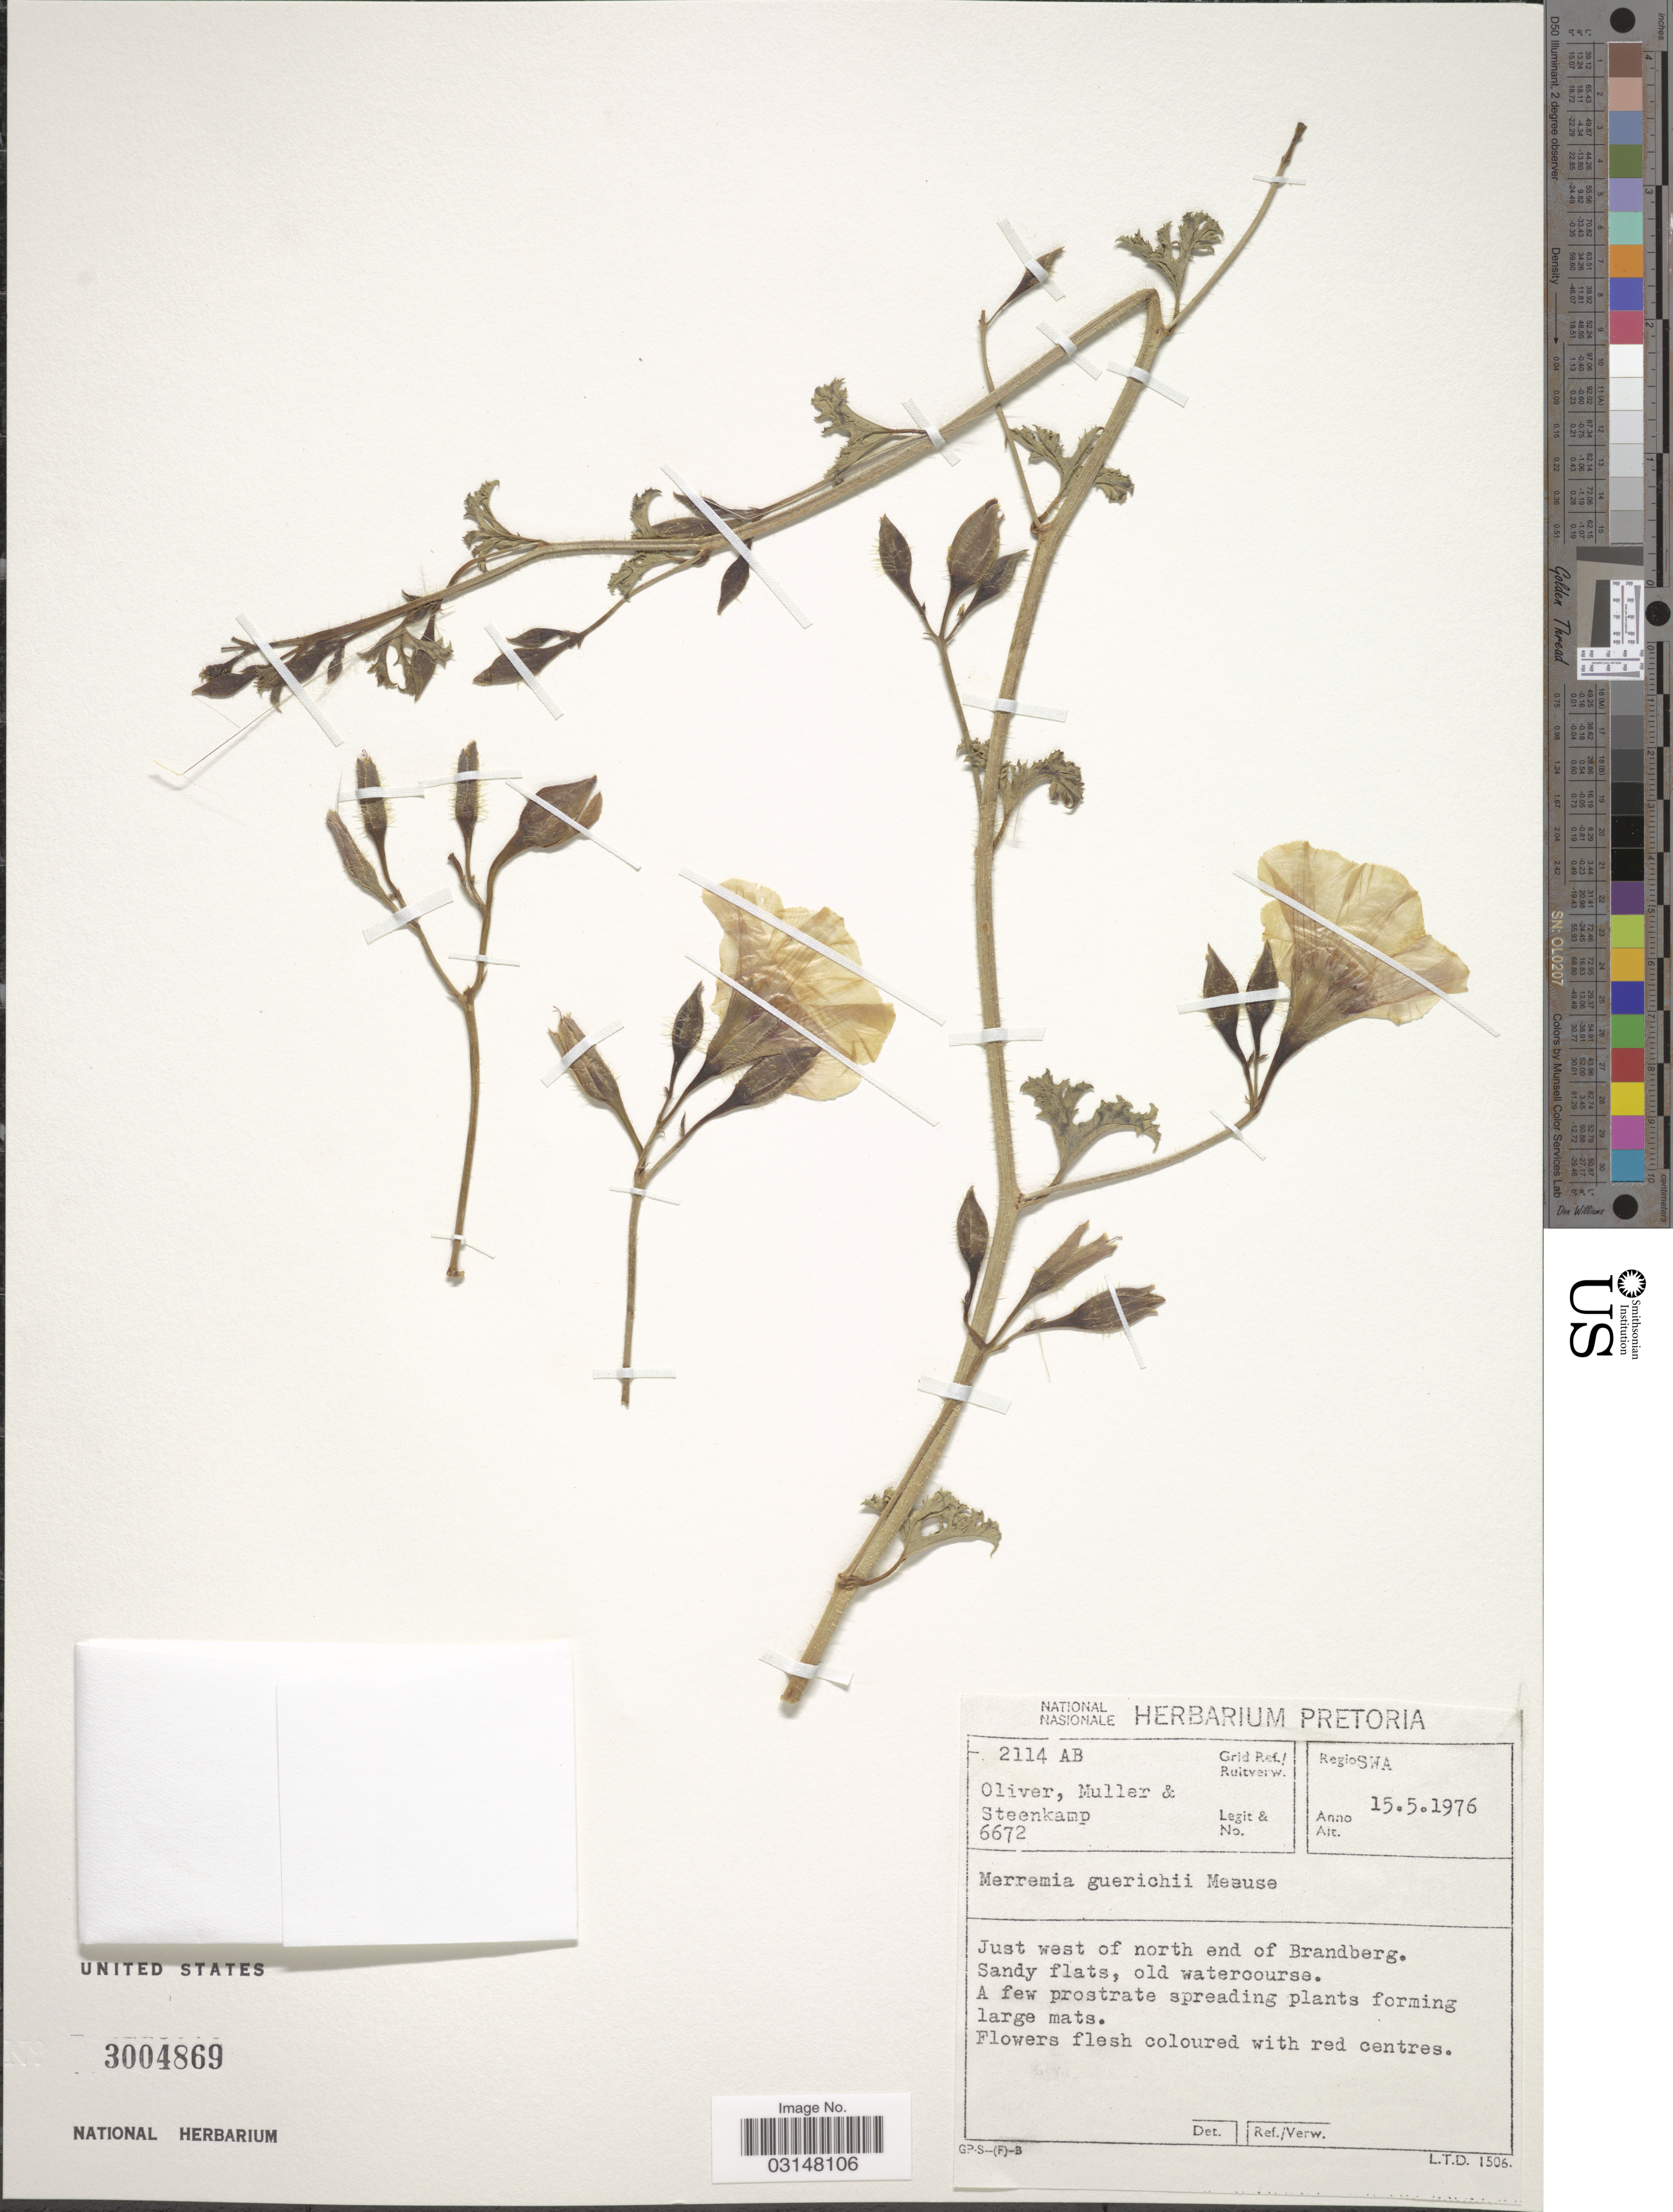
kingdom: Plantae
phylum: Tracheophyta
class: Magnoliopsida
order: Solanales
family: Convolvulaceae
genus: Distimake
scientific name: Distimake guerichii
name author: (A. Meeuse) A. R. Simões & Staples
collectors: Oliver, --, -- Müller & -- Steenkamp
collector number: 6672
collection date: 1976-05-15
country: Namibia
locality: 2114 AB Grid Ref. Regio SWA. Just west of north end of Brandberg.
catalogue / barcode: US 3004869